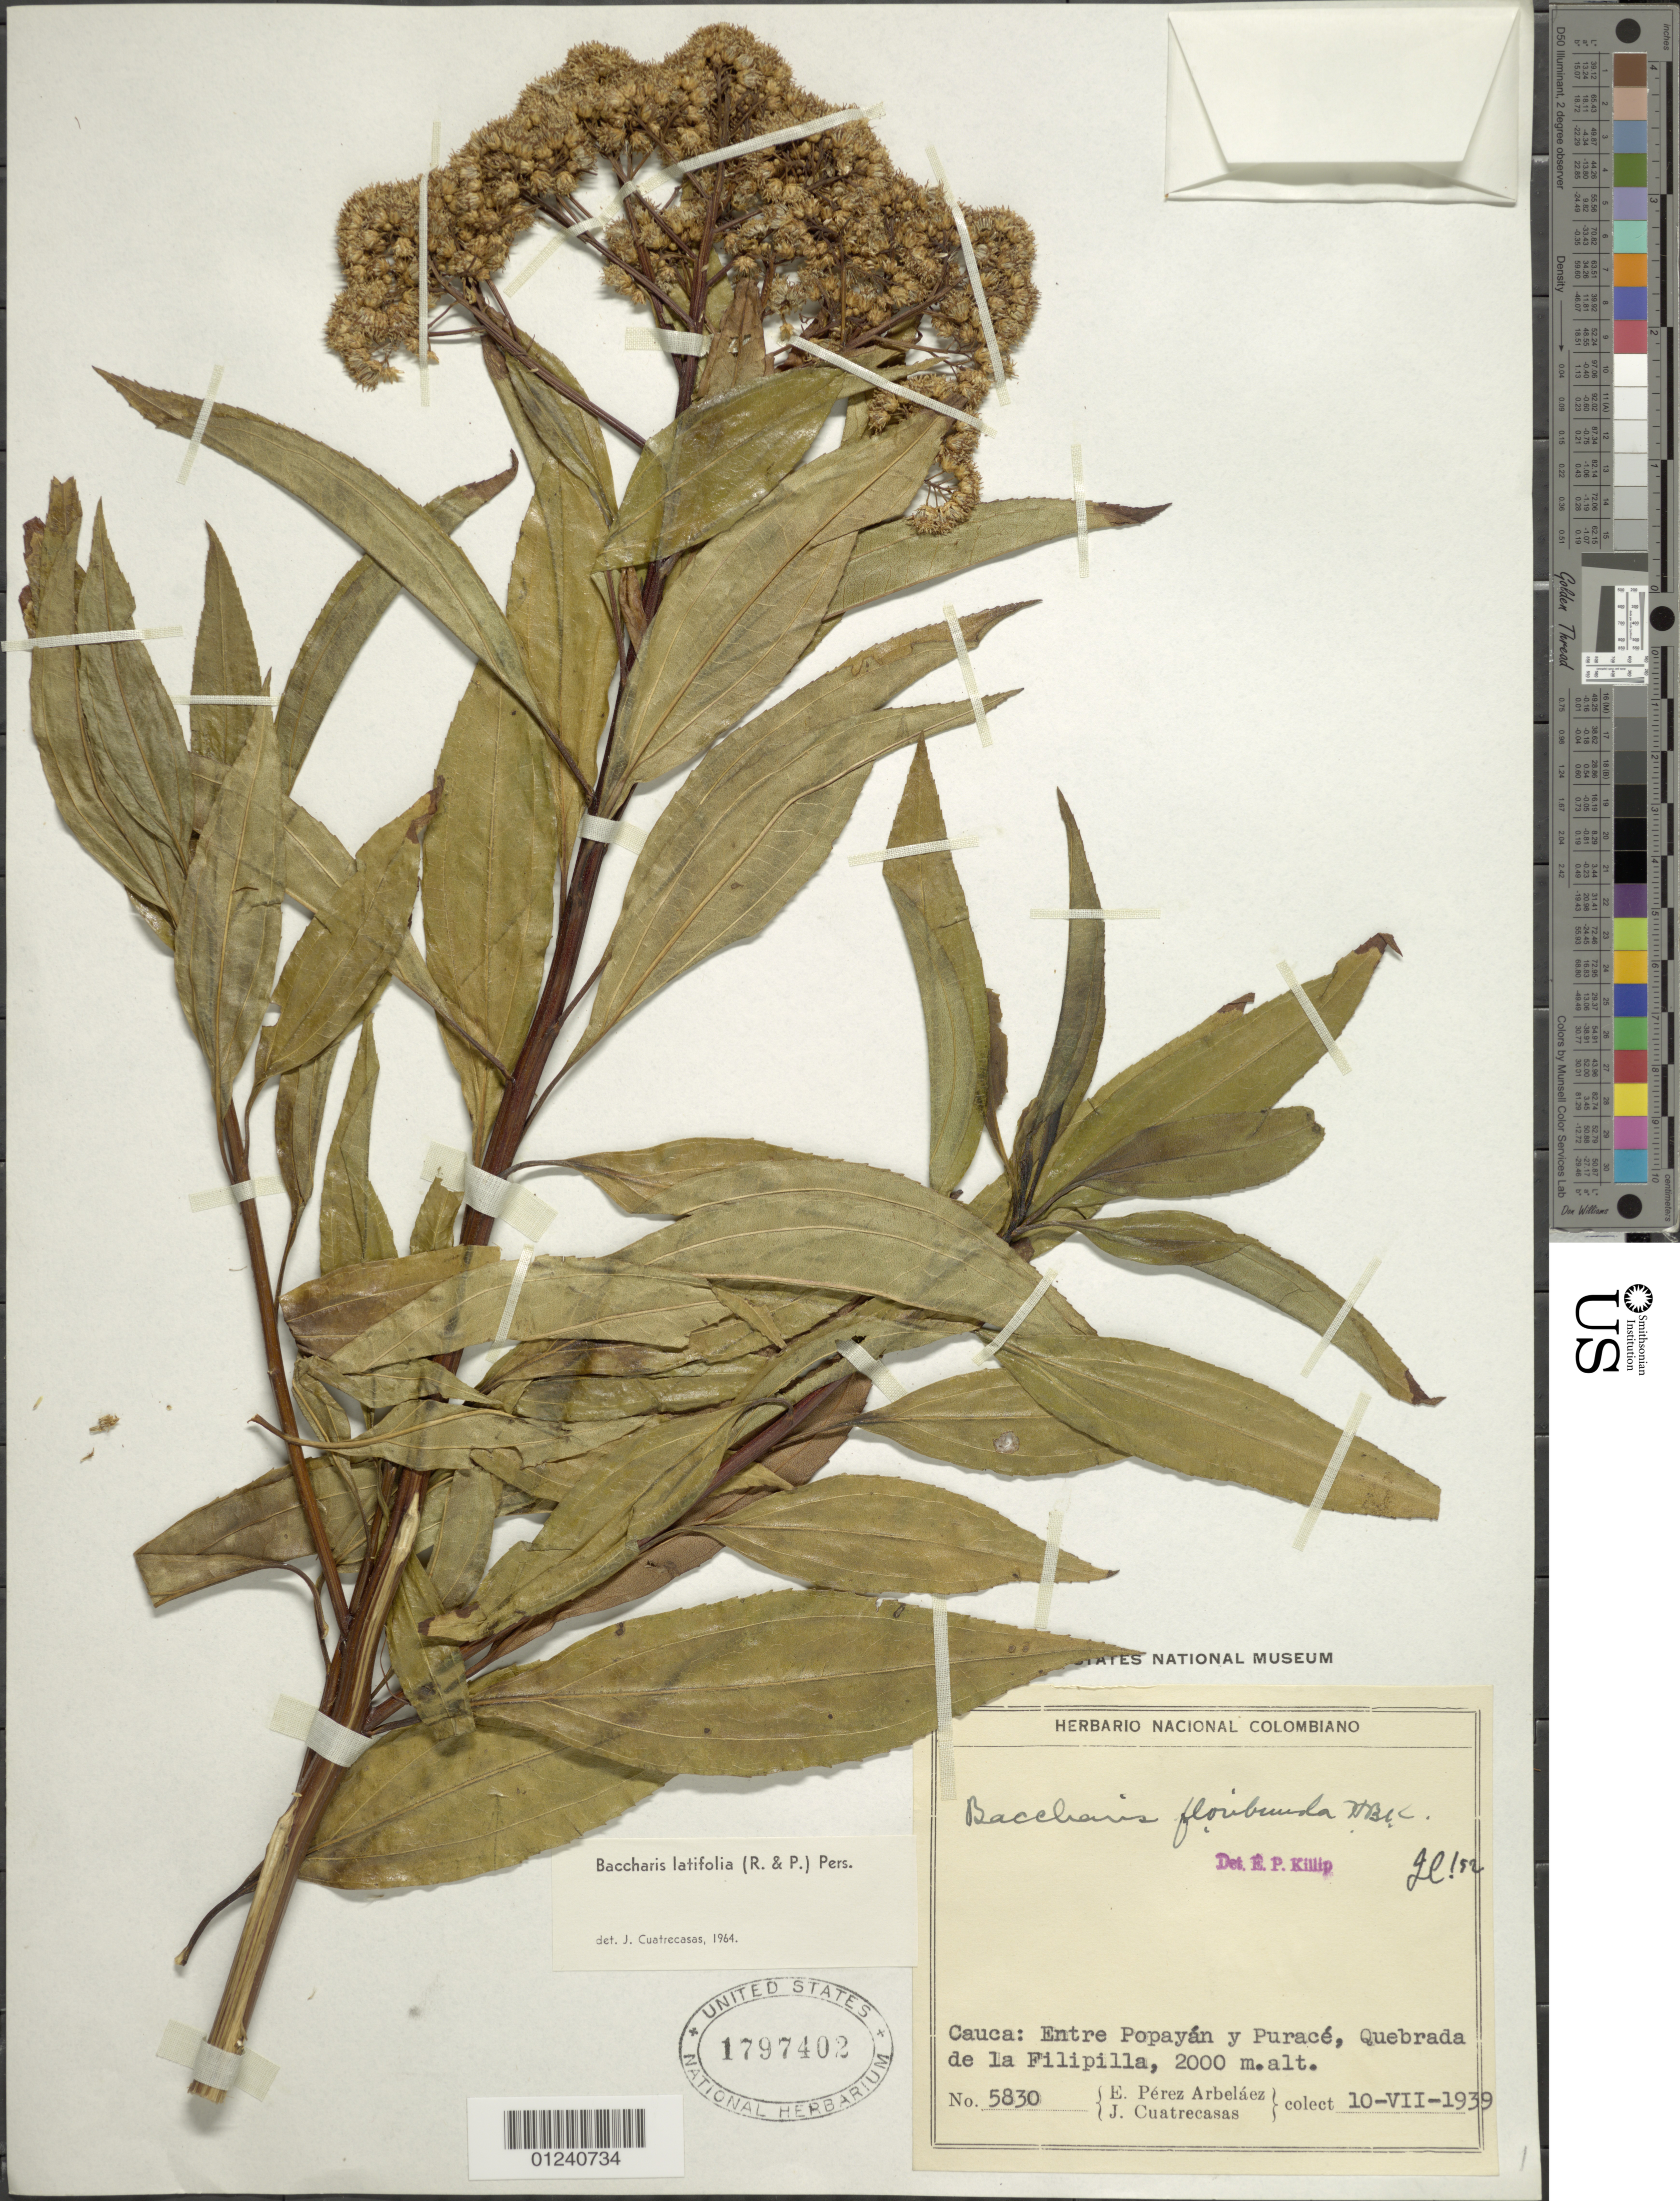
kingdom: Plantae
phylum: Tracheophyta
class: Magnoliopsida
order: Asterales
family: Asteraceae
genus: Baccharis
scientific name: Baccharis latifolia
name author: (Ruiz & Pav.) Pers.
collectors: E. Pérez Arbeláez & J. Cuatrecasas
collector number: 5830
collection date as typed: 10 July 1939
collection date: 1939-07-10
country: Colombia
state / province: Cauca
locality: Entre Popayan y Purace: Quebrada de la Filipilla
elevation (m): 2000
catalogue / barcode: US 1797402